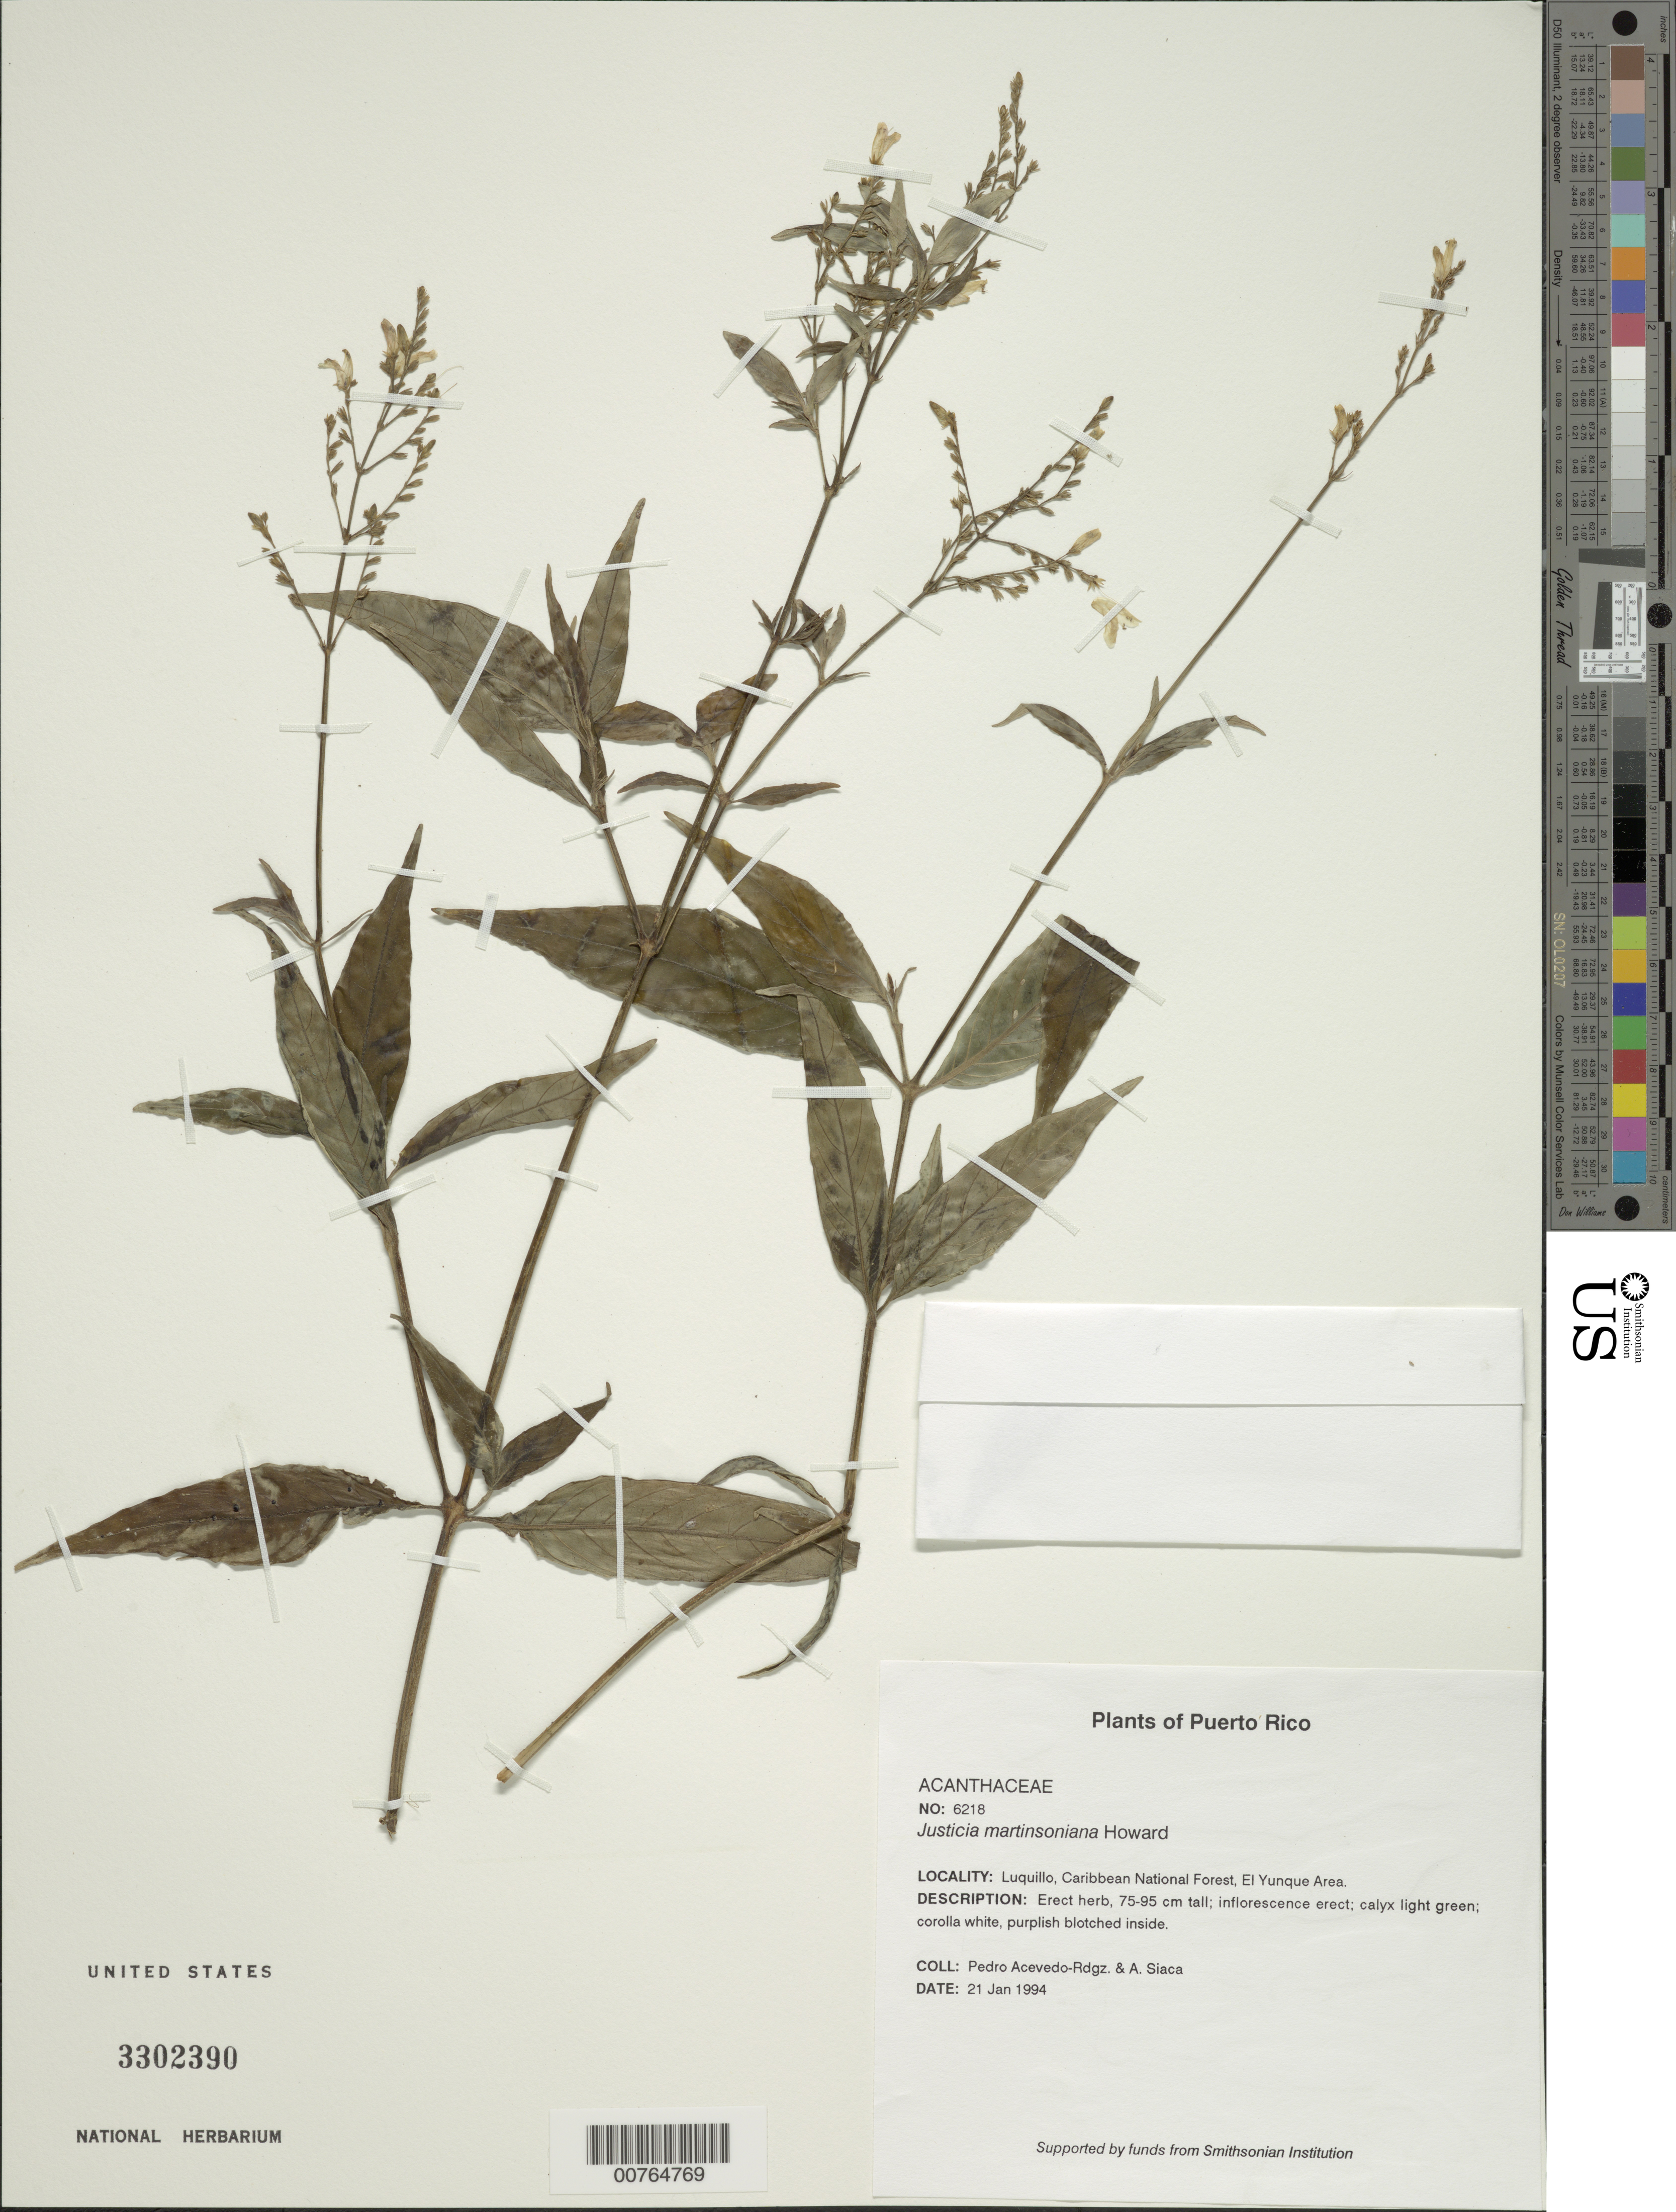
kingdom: Plantae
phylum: Tracheophyta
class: Magnoliopsida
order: Lamiales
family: Acanthaceae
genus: Justicia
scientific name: Justicia martinsoniana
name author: R.A. Howard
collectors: P. Acevedo-Rodr. & A. Siaca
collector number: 6218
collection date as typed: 21 Jan 1994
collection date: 1994-01-21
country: Puerto Rico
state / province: Río Grande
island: Puerto Rico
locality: Río Grande; Luquillo Mountains. Caribbean National Forest. El Yunque area.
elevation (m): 900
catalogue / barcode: US 3302390